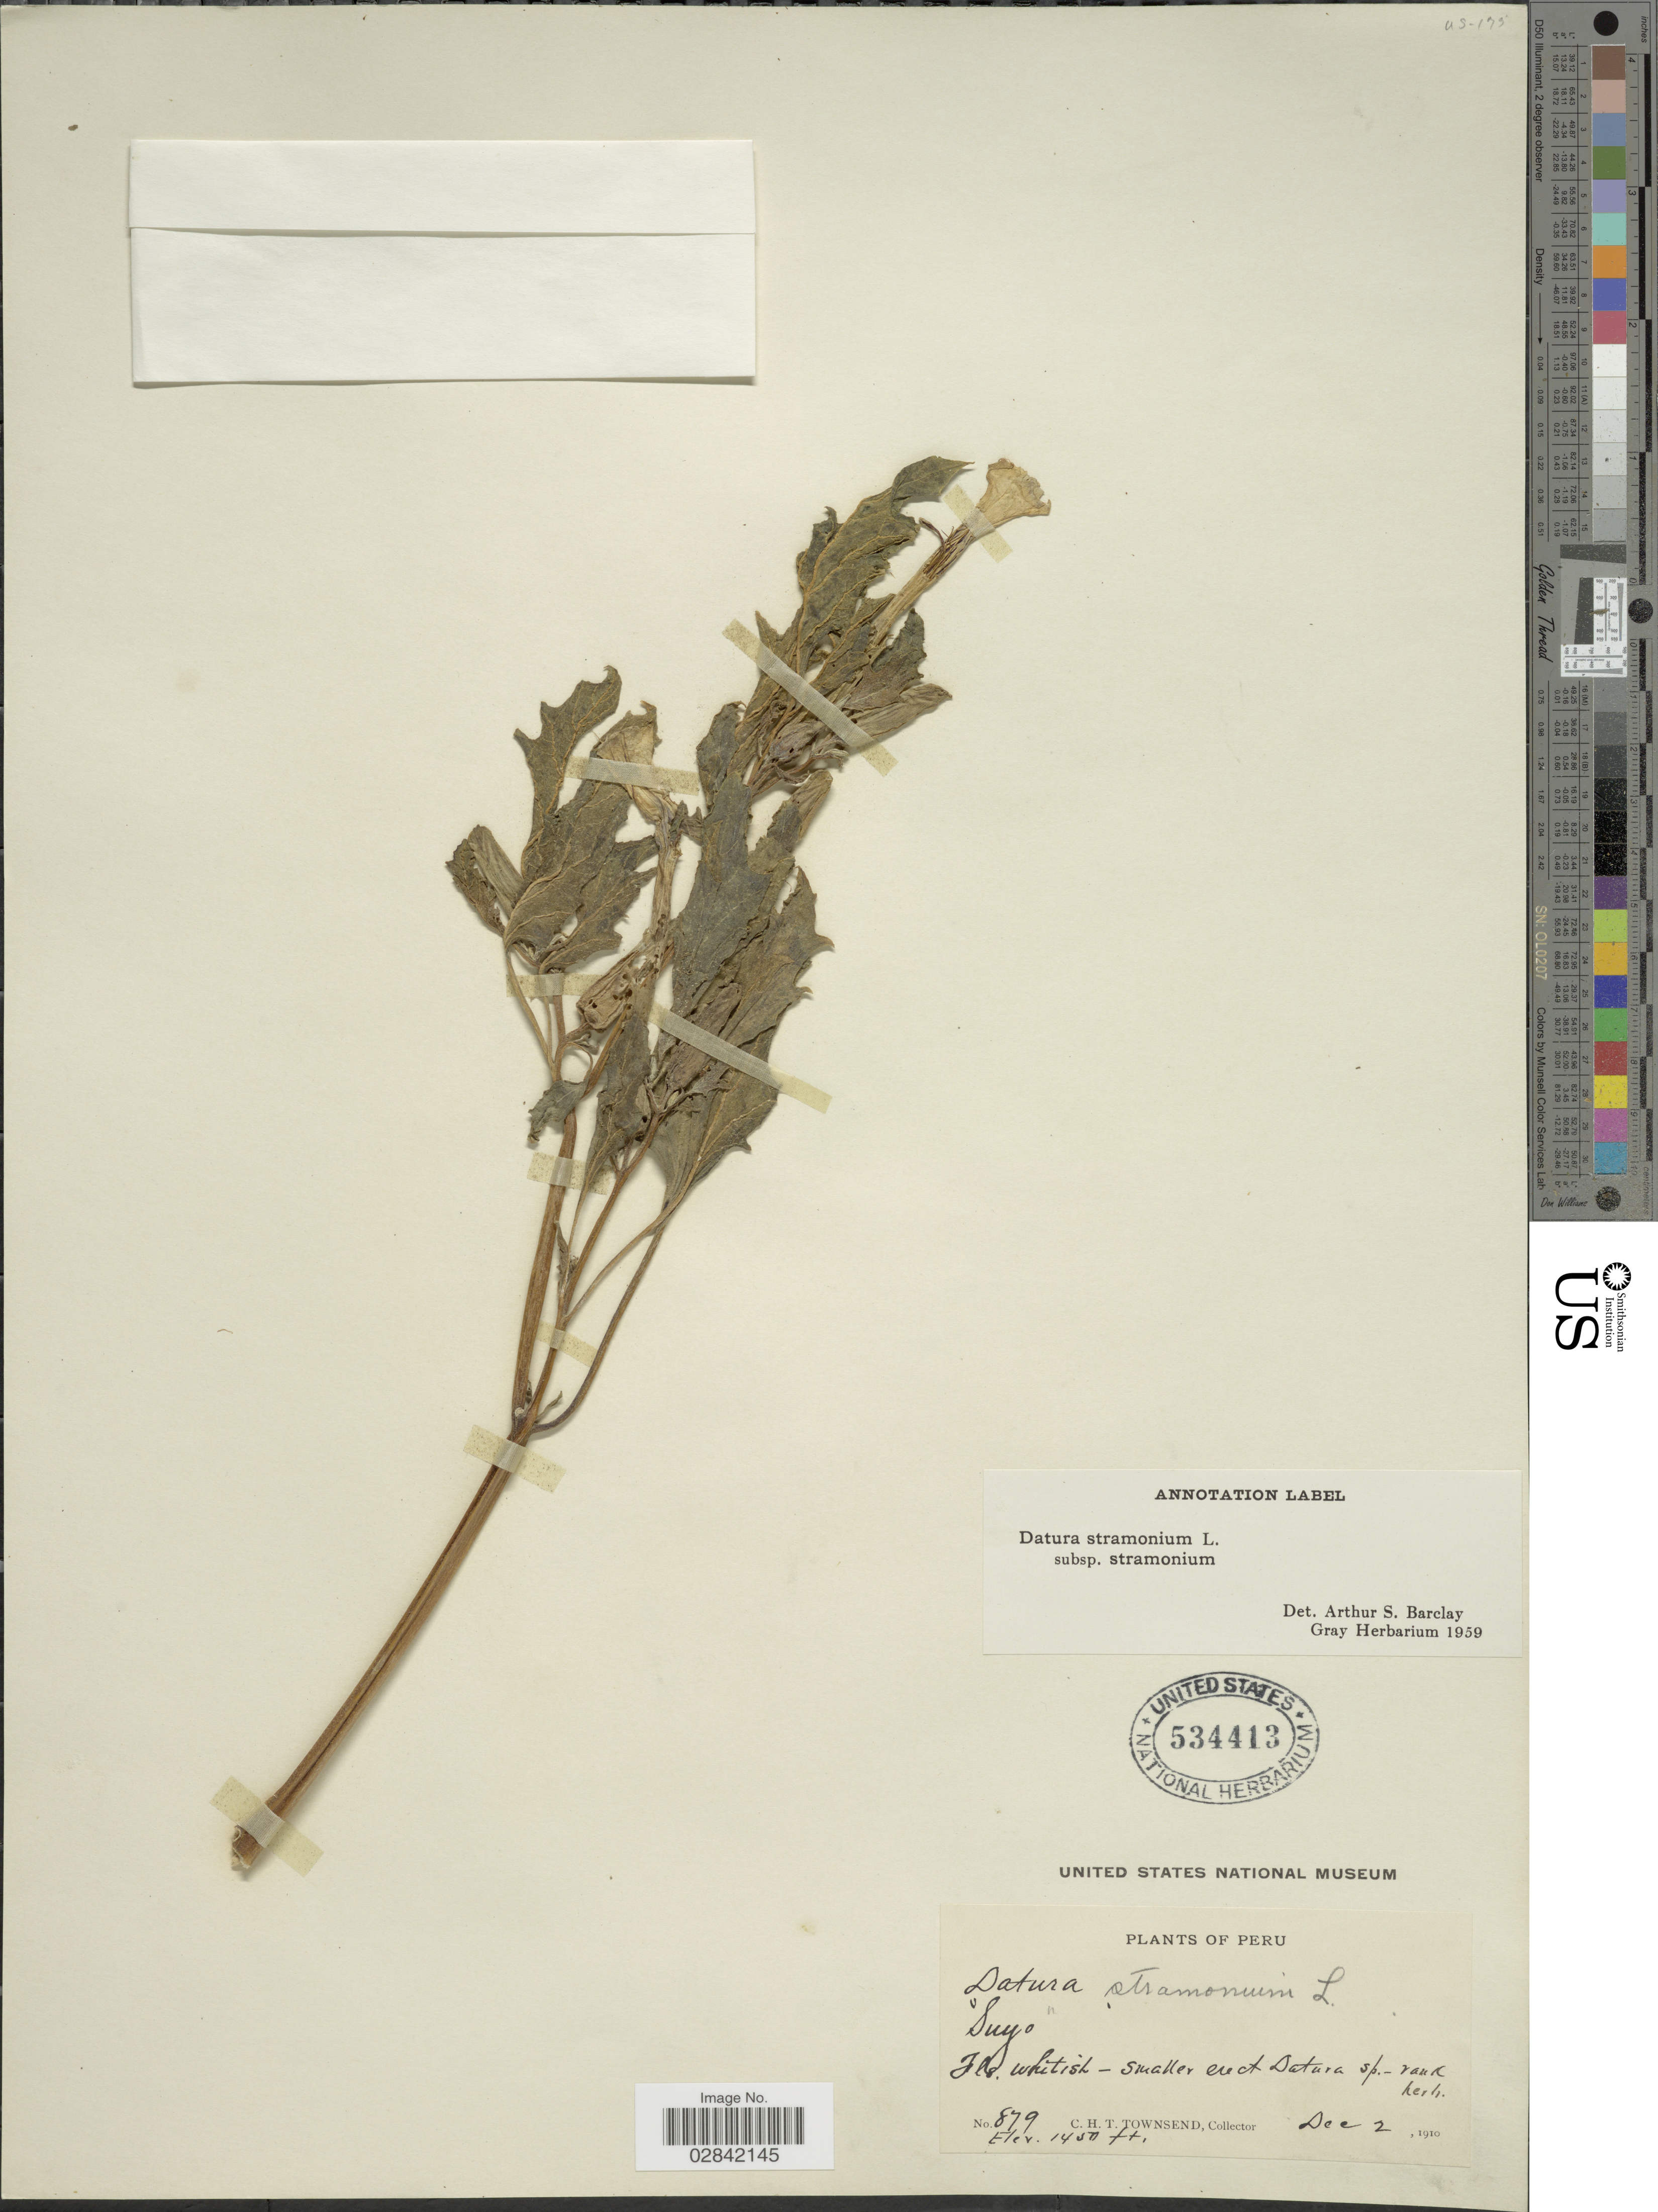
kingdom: Plantae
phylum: Tracheophyta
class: Magnoliopsida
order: Solanales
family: Solanaceae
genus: Datura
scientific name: Datura stramonium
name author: L.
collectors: C. H. T. Townsend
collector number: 879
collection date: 1910-12-02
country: Peru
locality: Suyo.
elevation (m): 442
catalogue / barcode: US 534413